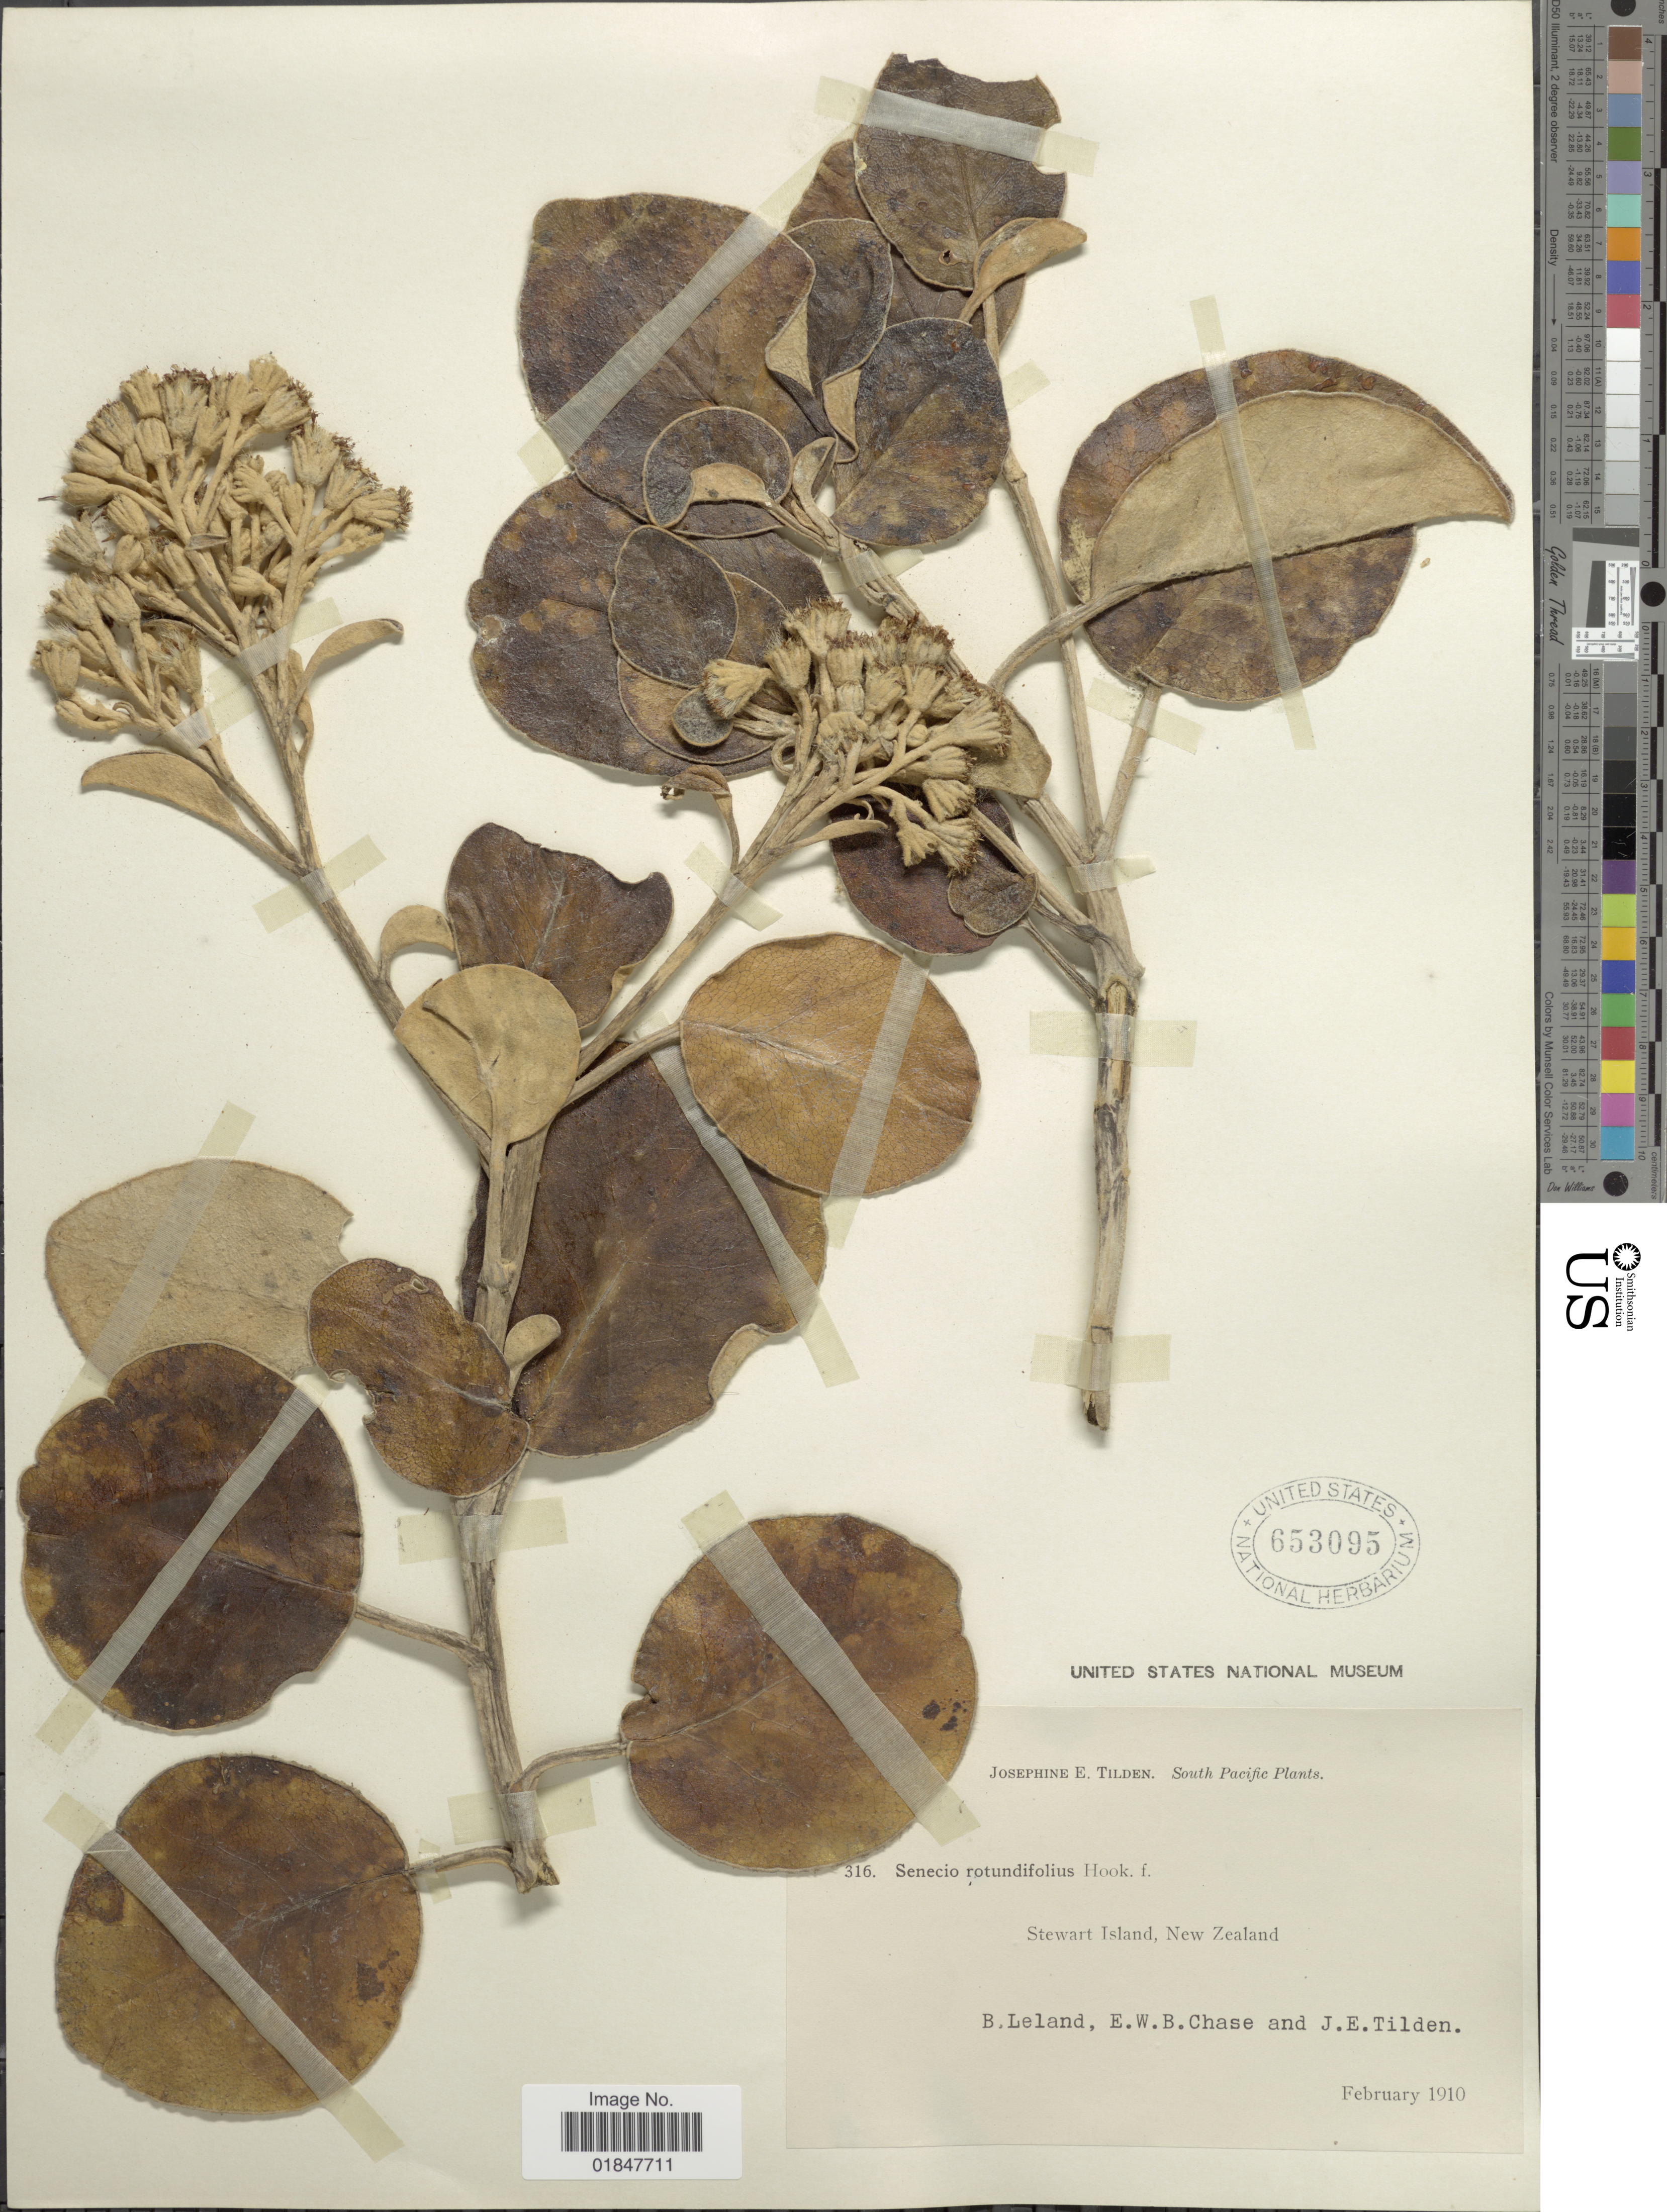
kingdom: Plantae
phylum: Tracheophyta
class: Magnoliopsida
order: Asterales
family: Asteraceae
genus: Brachyglottis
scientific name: Brachyglottis rotundifolia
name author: J.R. Forst. & G. Forst.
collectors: B. Leland, E. W. Chase & J. E. Tilden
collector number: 316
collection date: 1910-02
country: New Zealand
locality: Stewart Island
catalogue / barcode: US 653095